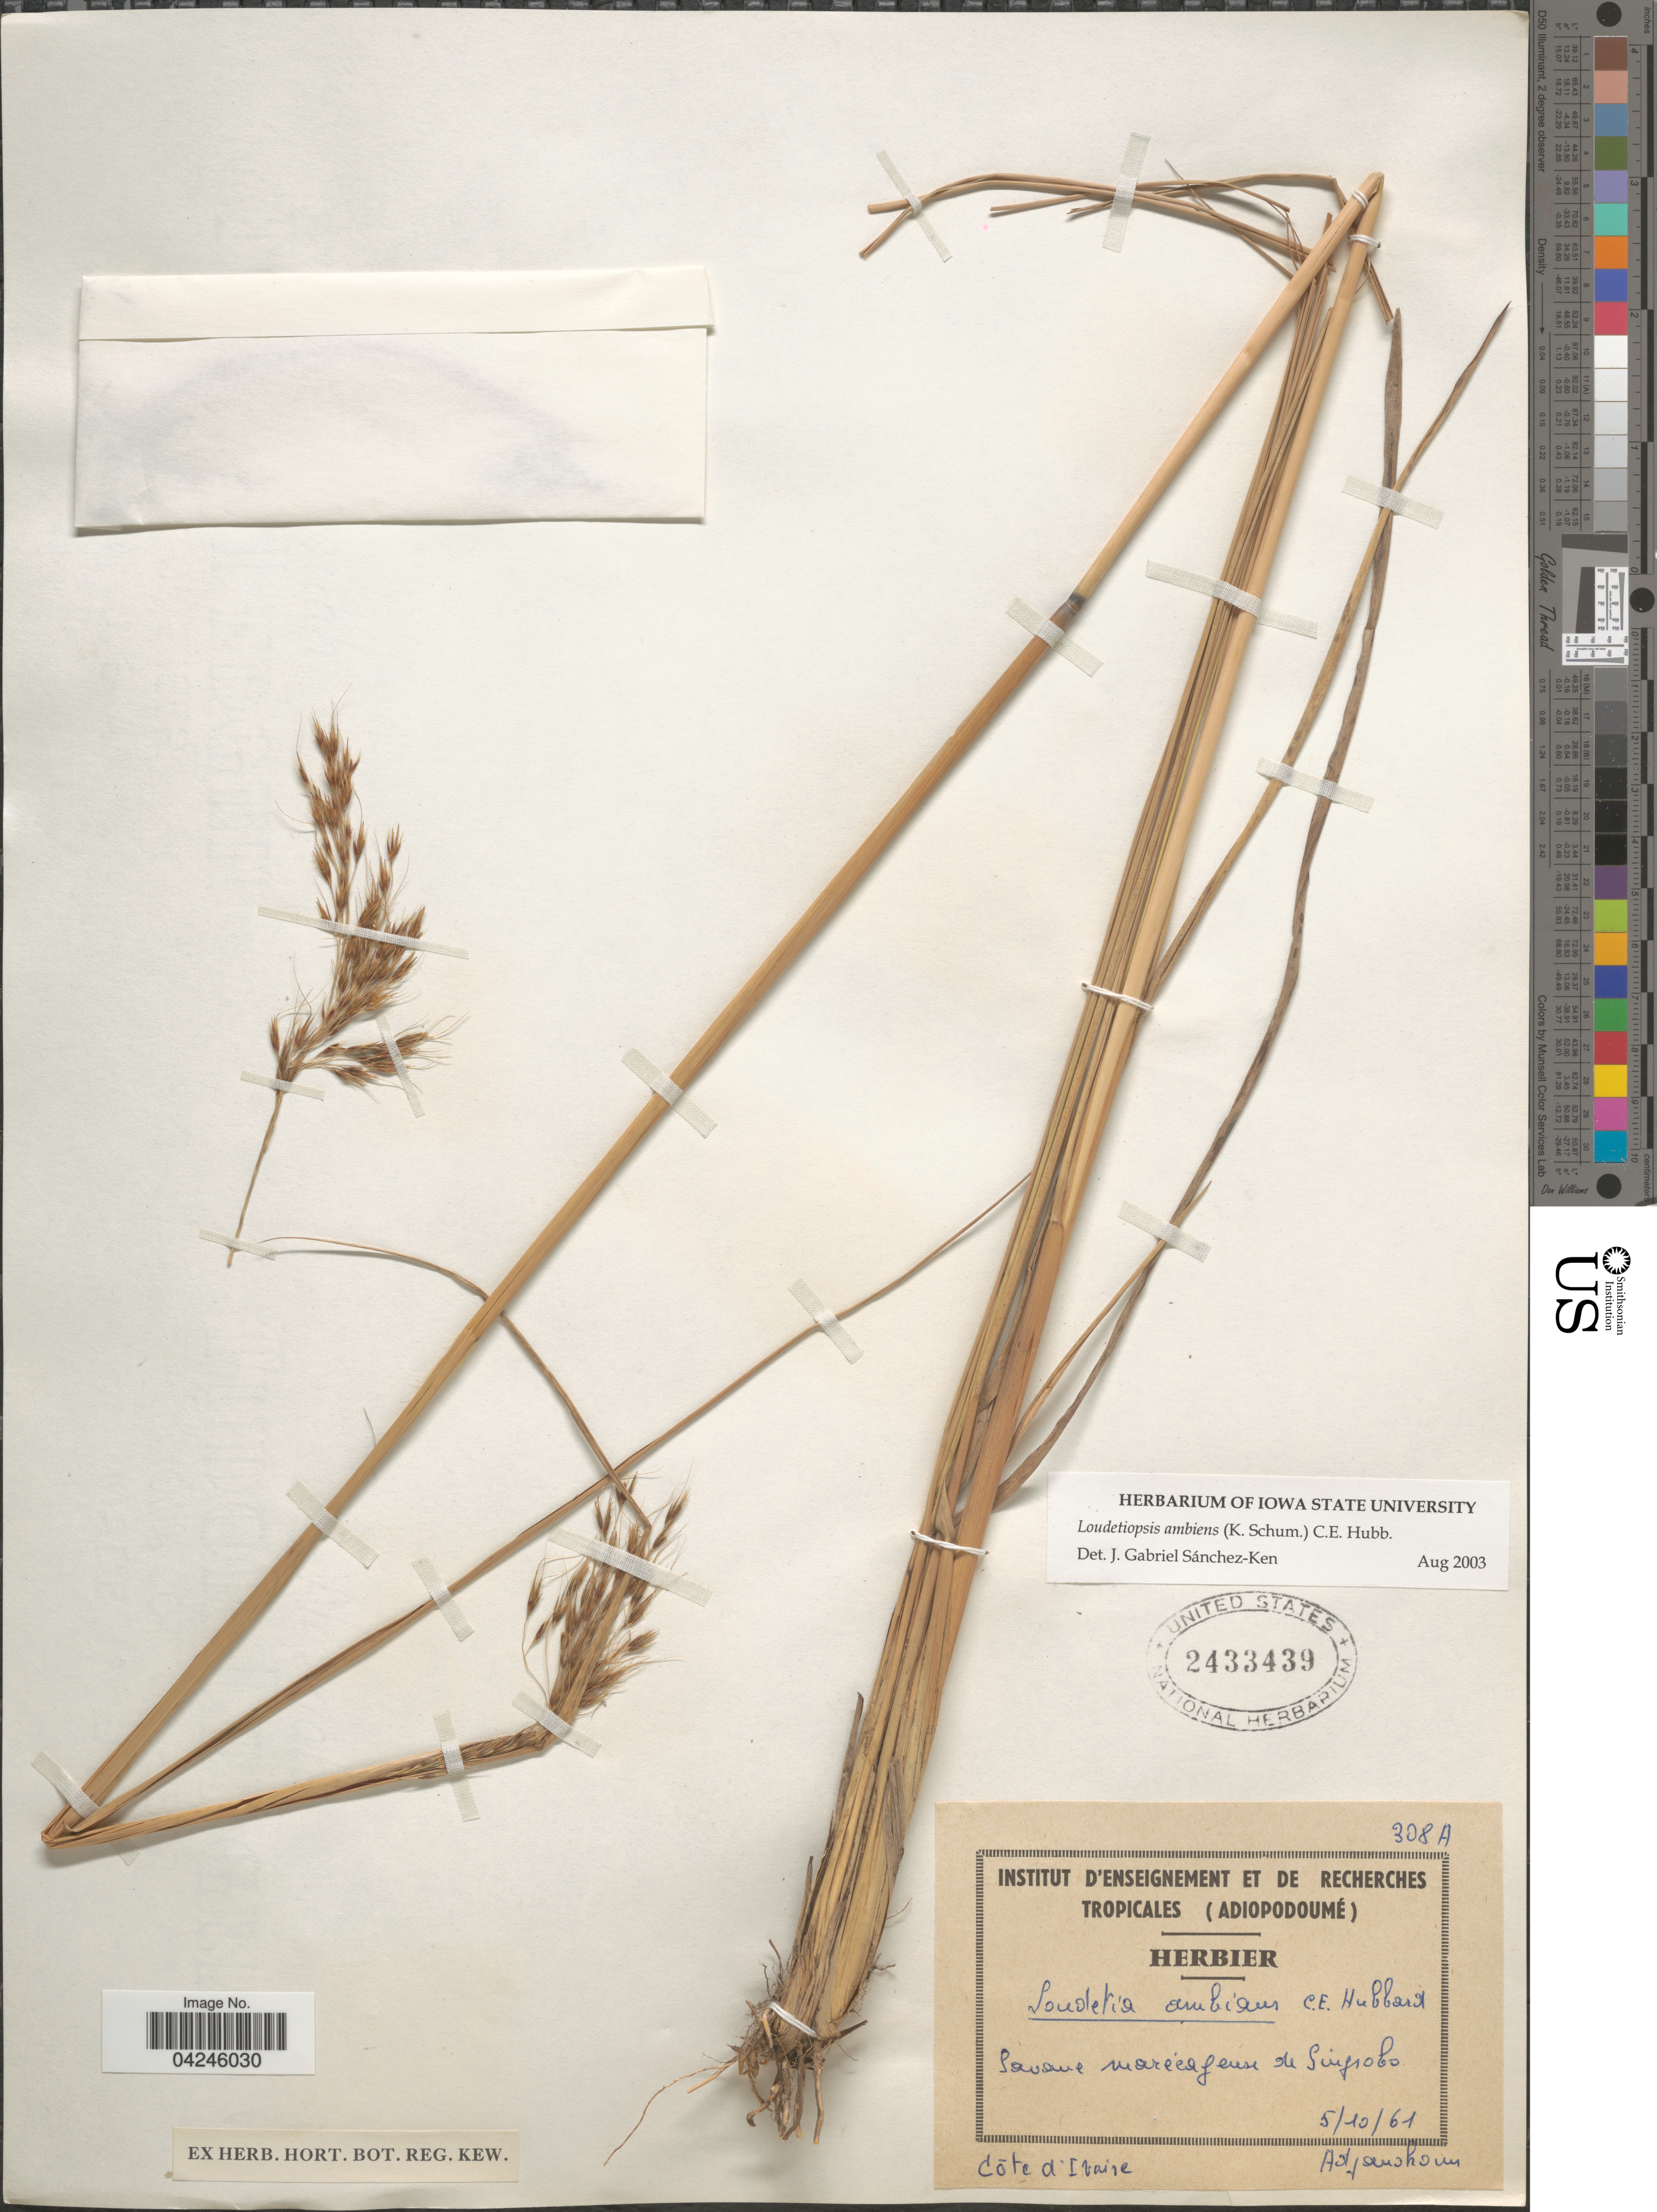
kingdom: Plantae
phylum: Tracheophyta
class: Liliopsida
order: Poales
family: Poaceae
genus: Loudetiopsis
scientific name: Loudetiopsis ambiens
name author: (K. Schum.) Conert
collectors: Adjanohoun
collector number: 308A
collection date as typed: Transcribed d/m/y: 5/10/61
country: Ivory Coast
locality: Savane maréeafeuse de Guiguiahio. Cóte d'Ivoire.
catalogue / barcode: US 2433439